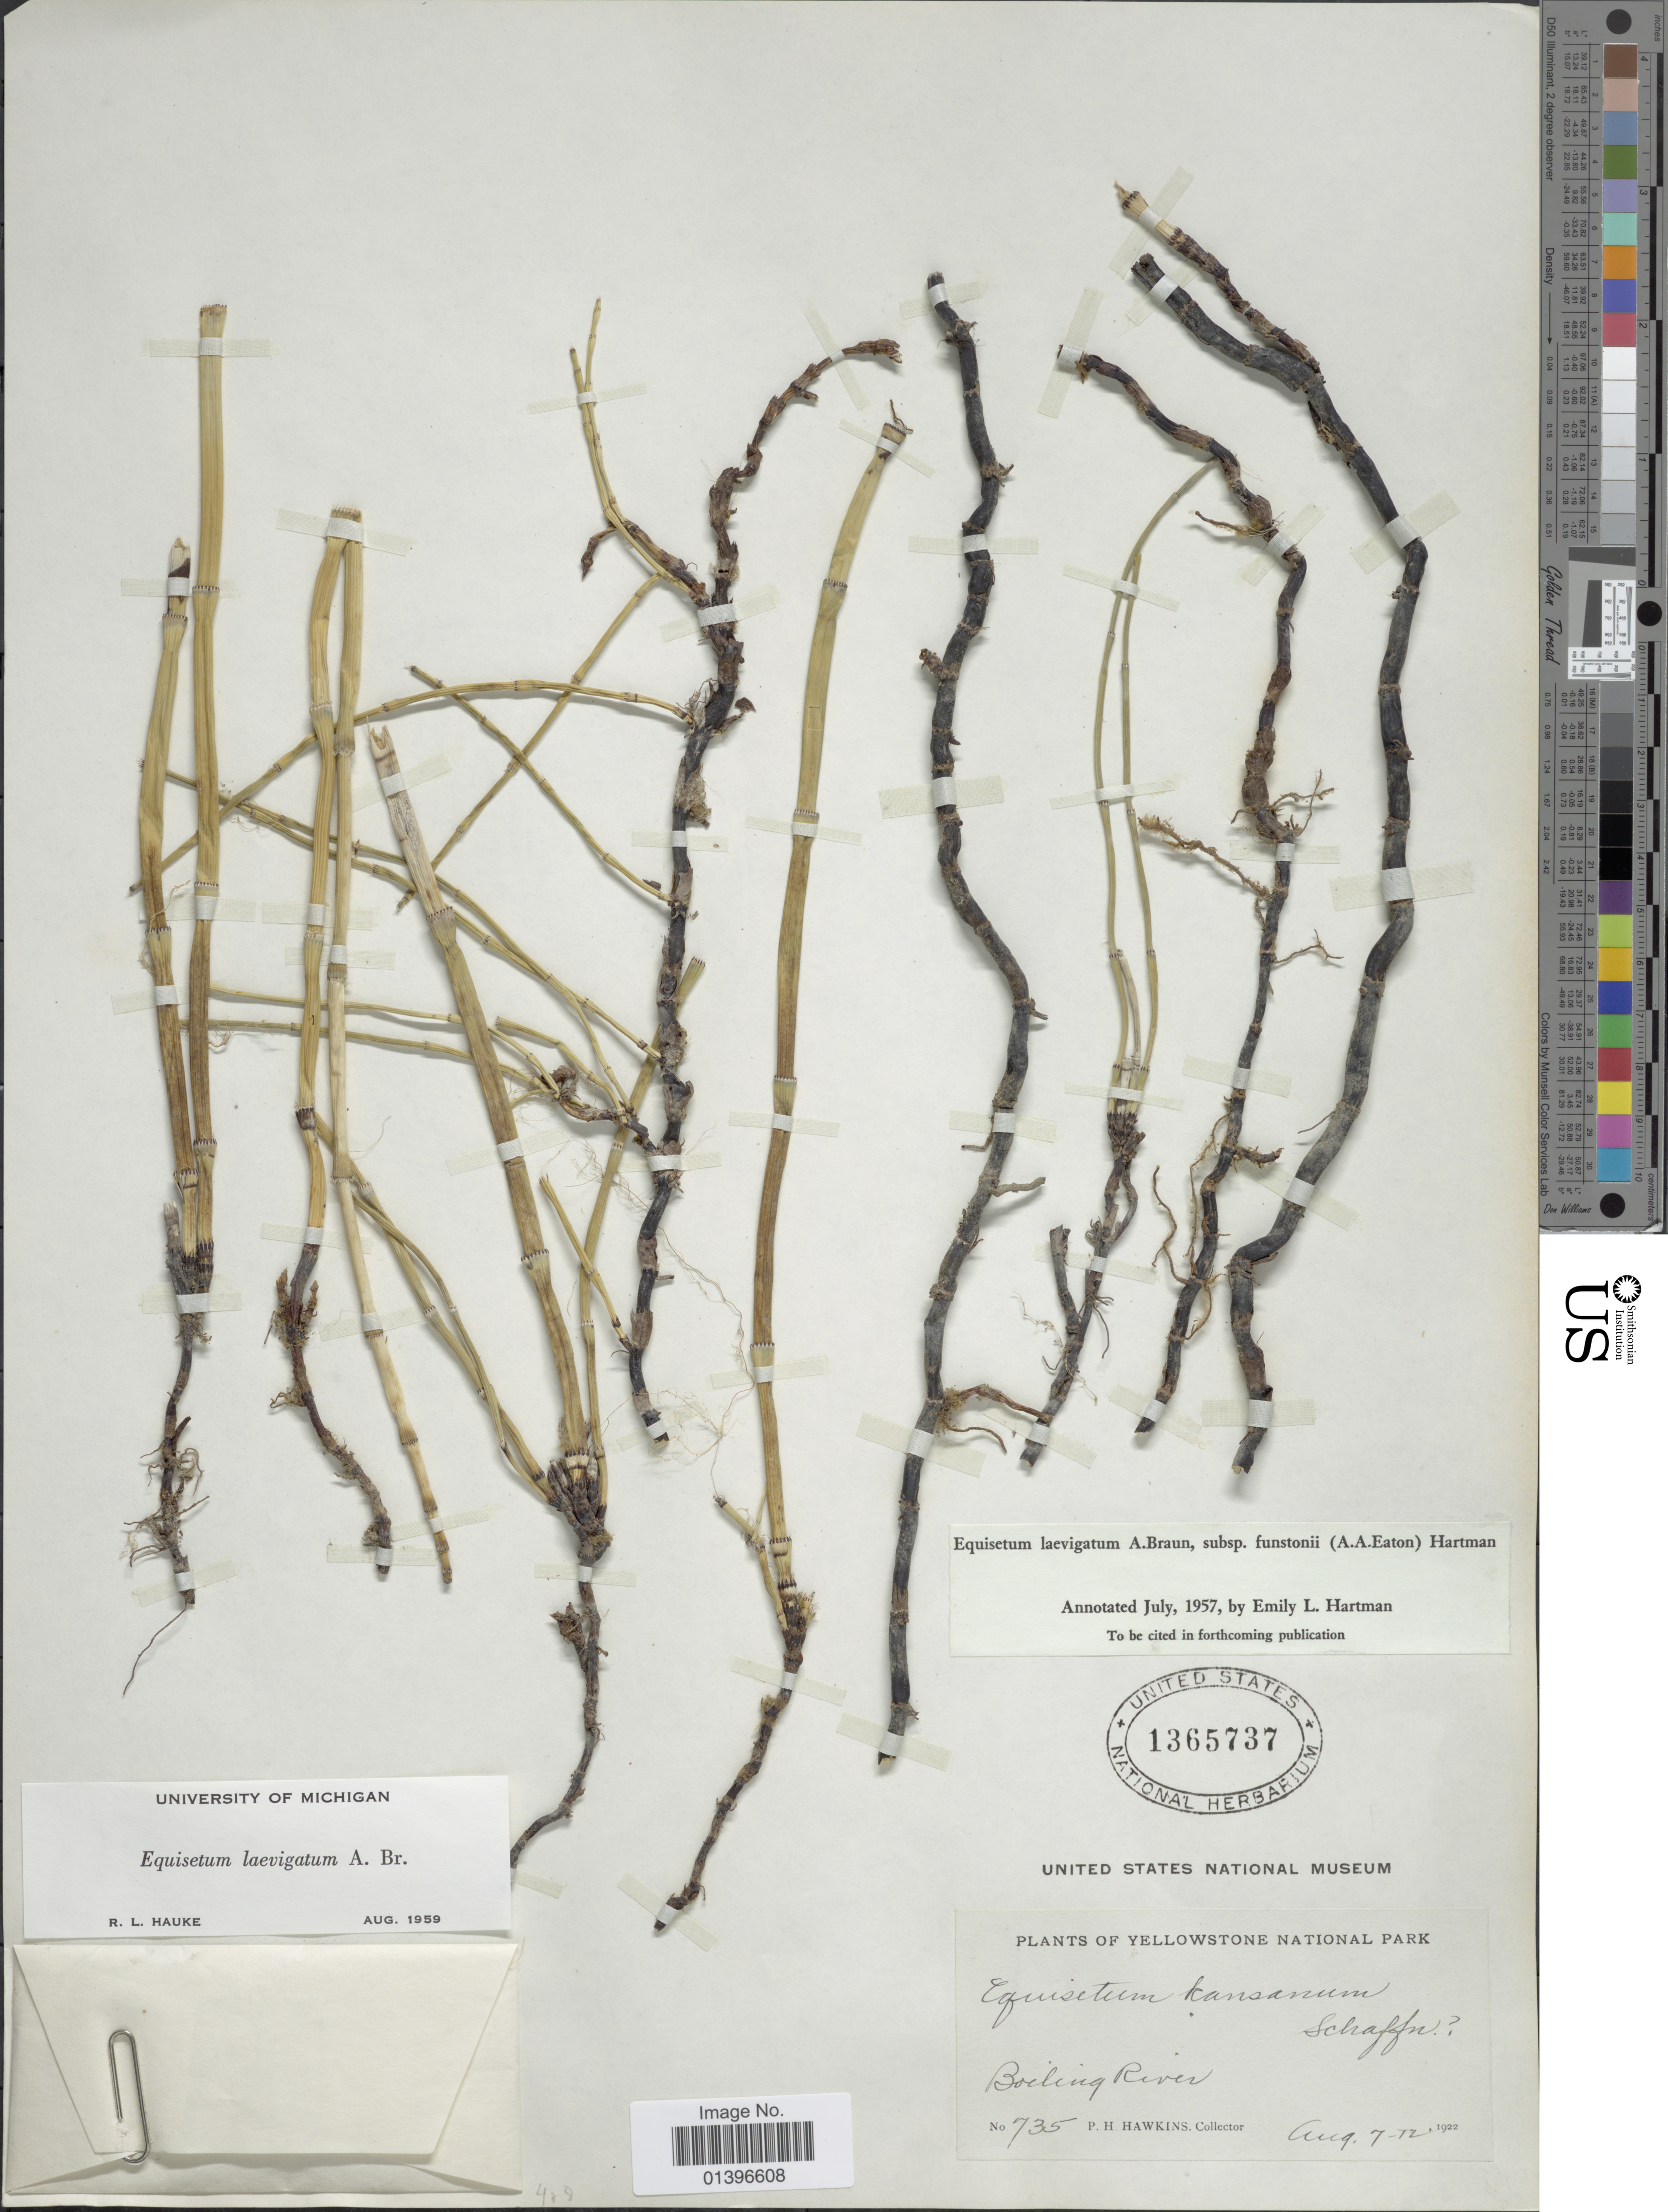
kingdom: Plantae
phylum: Tracheophyta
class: Polypodiopsida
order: Equisetales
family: Equisetaceae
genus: Equisetum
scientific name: Equisetum laevigatum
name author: A. Braun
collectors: P. Hawkins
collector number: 735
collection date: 1922-08-07/1922-08-12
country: United States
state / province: Wyoming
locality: Yellowstone National Park, Boiling River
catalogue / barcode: US 1365737